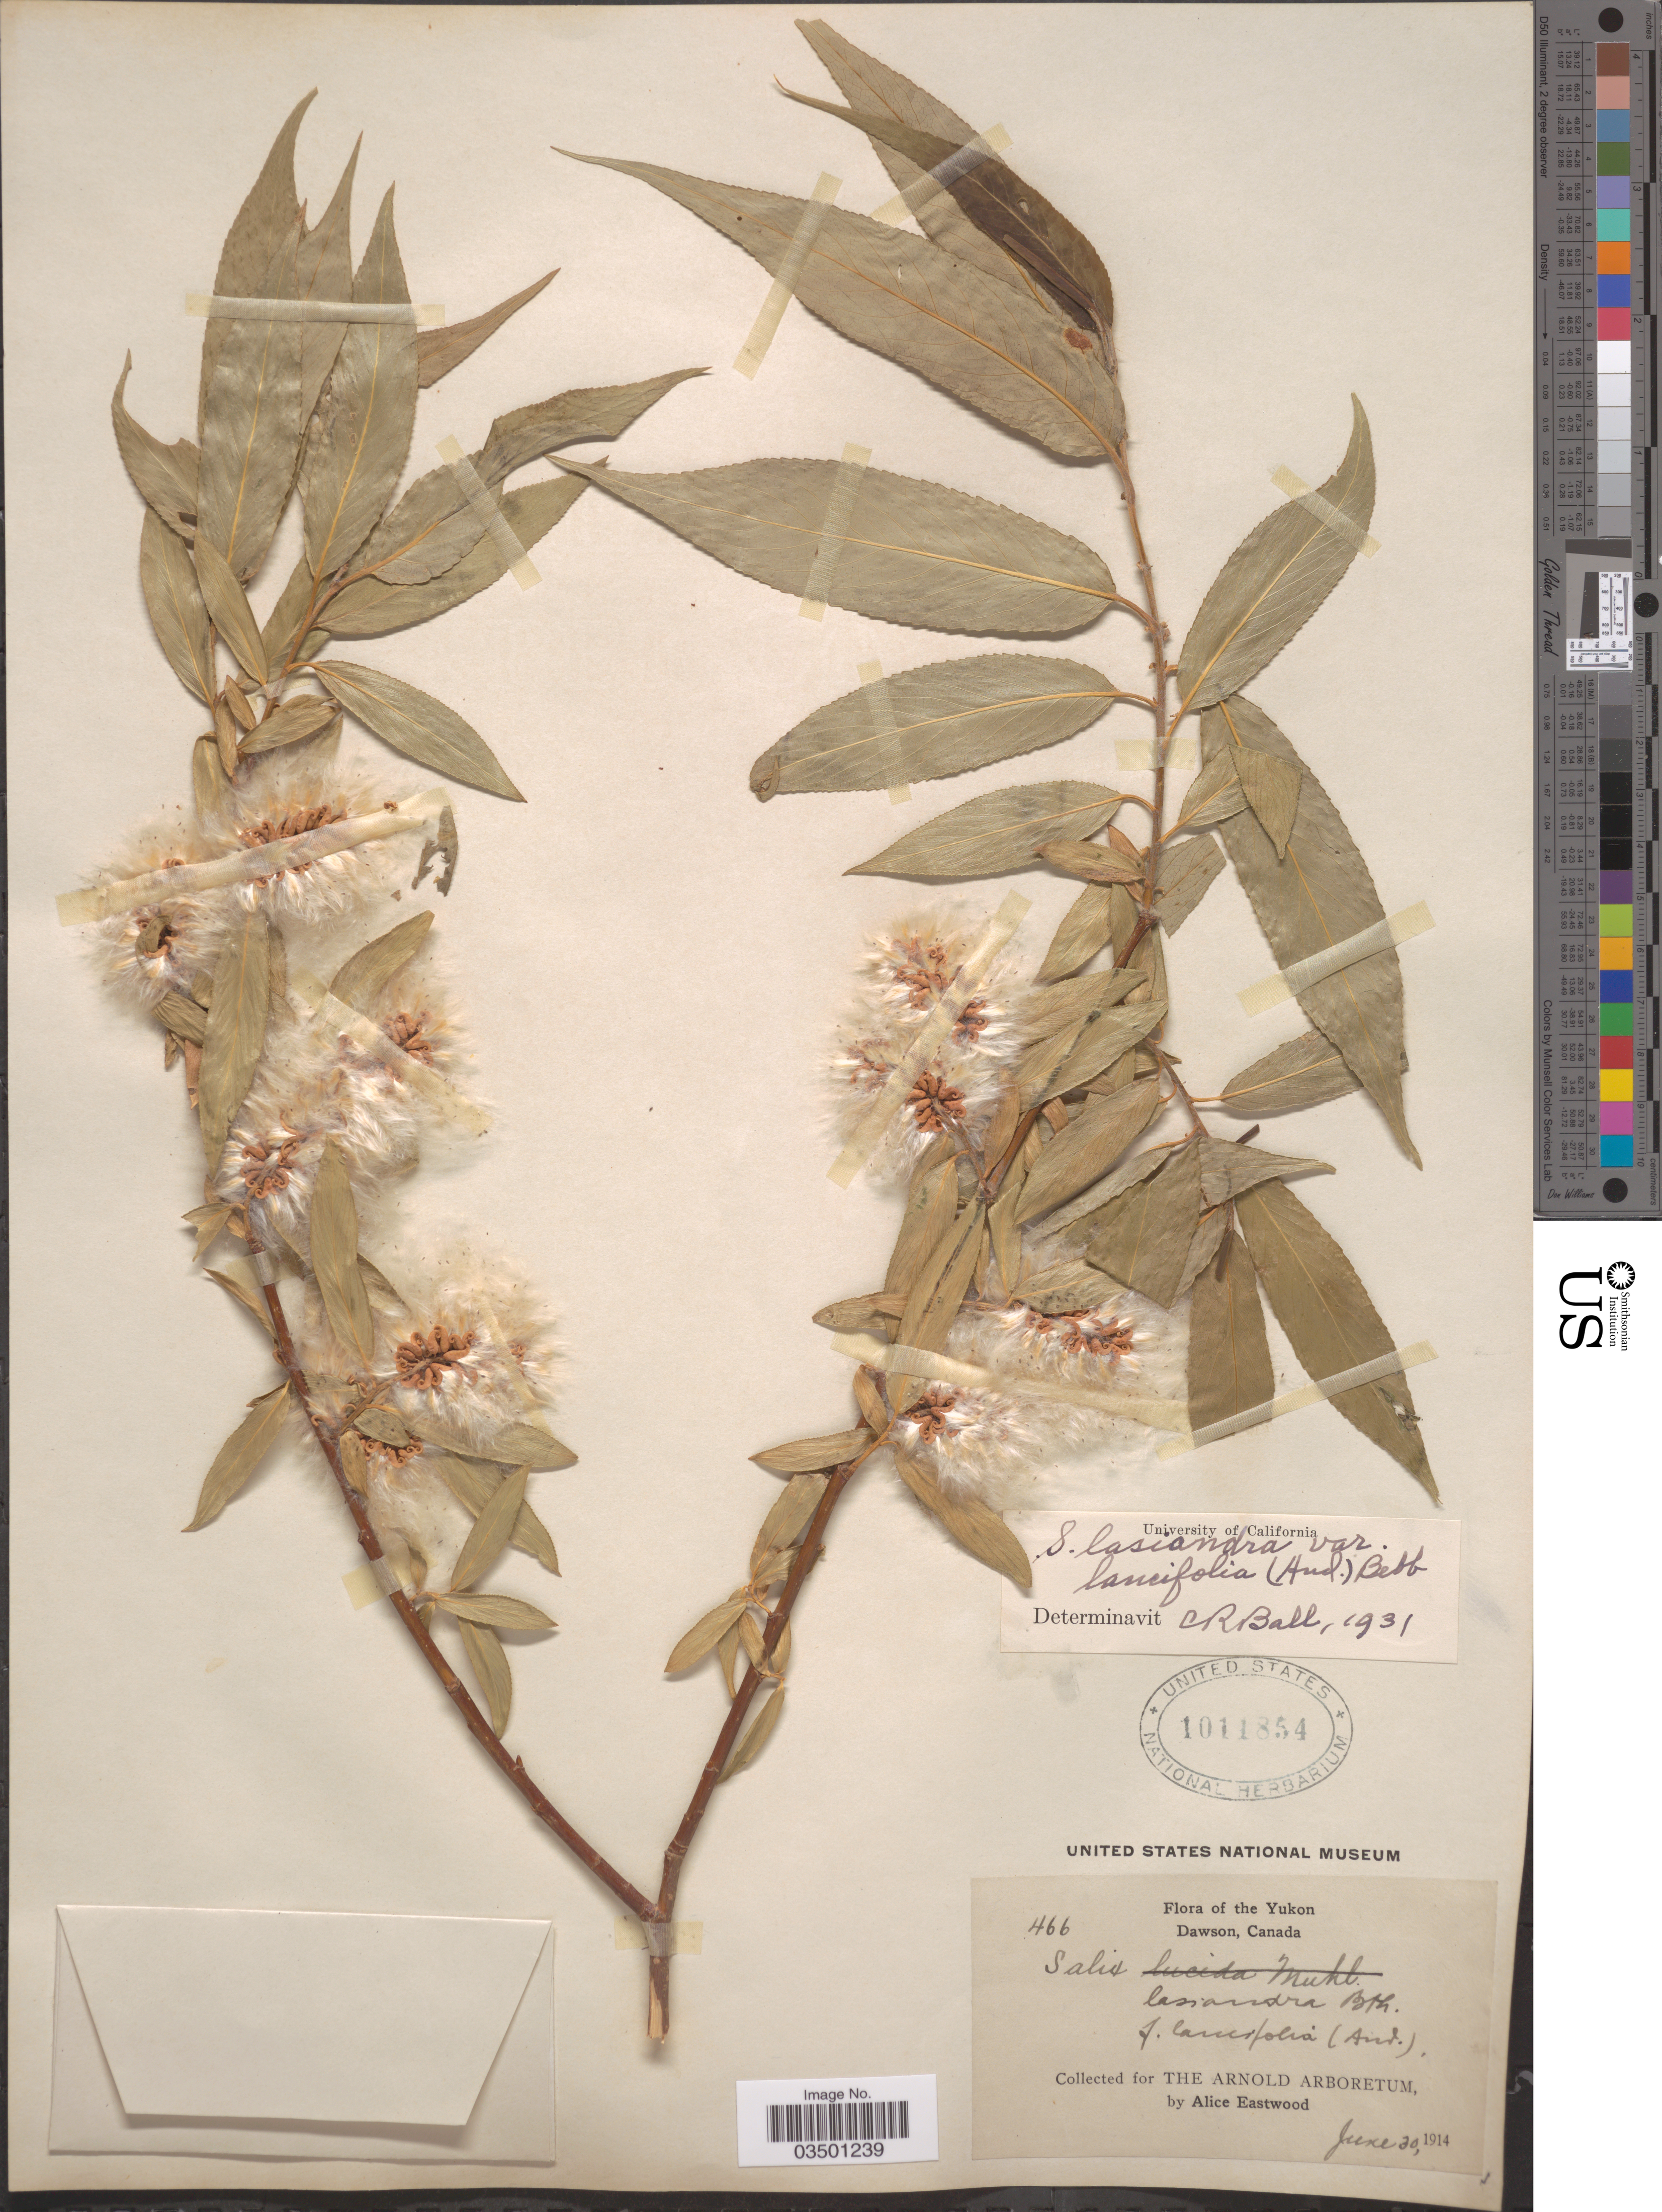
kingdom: Plantae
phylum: Tracheophyta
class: Magnoliopsida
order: Malpighiales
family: Salicaceae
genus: Salix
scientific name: Salix lasiandra var. lancifolia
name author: Bebb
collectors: A. Eastwood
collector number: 466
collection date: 1914-06-30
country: Canada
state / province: Yukon Territory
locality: Yukon, Dawson.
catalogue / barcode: US 1011854